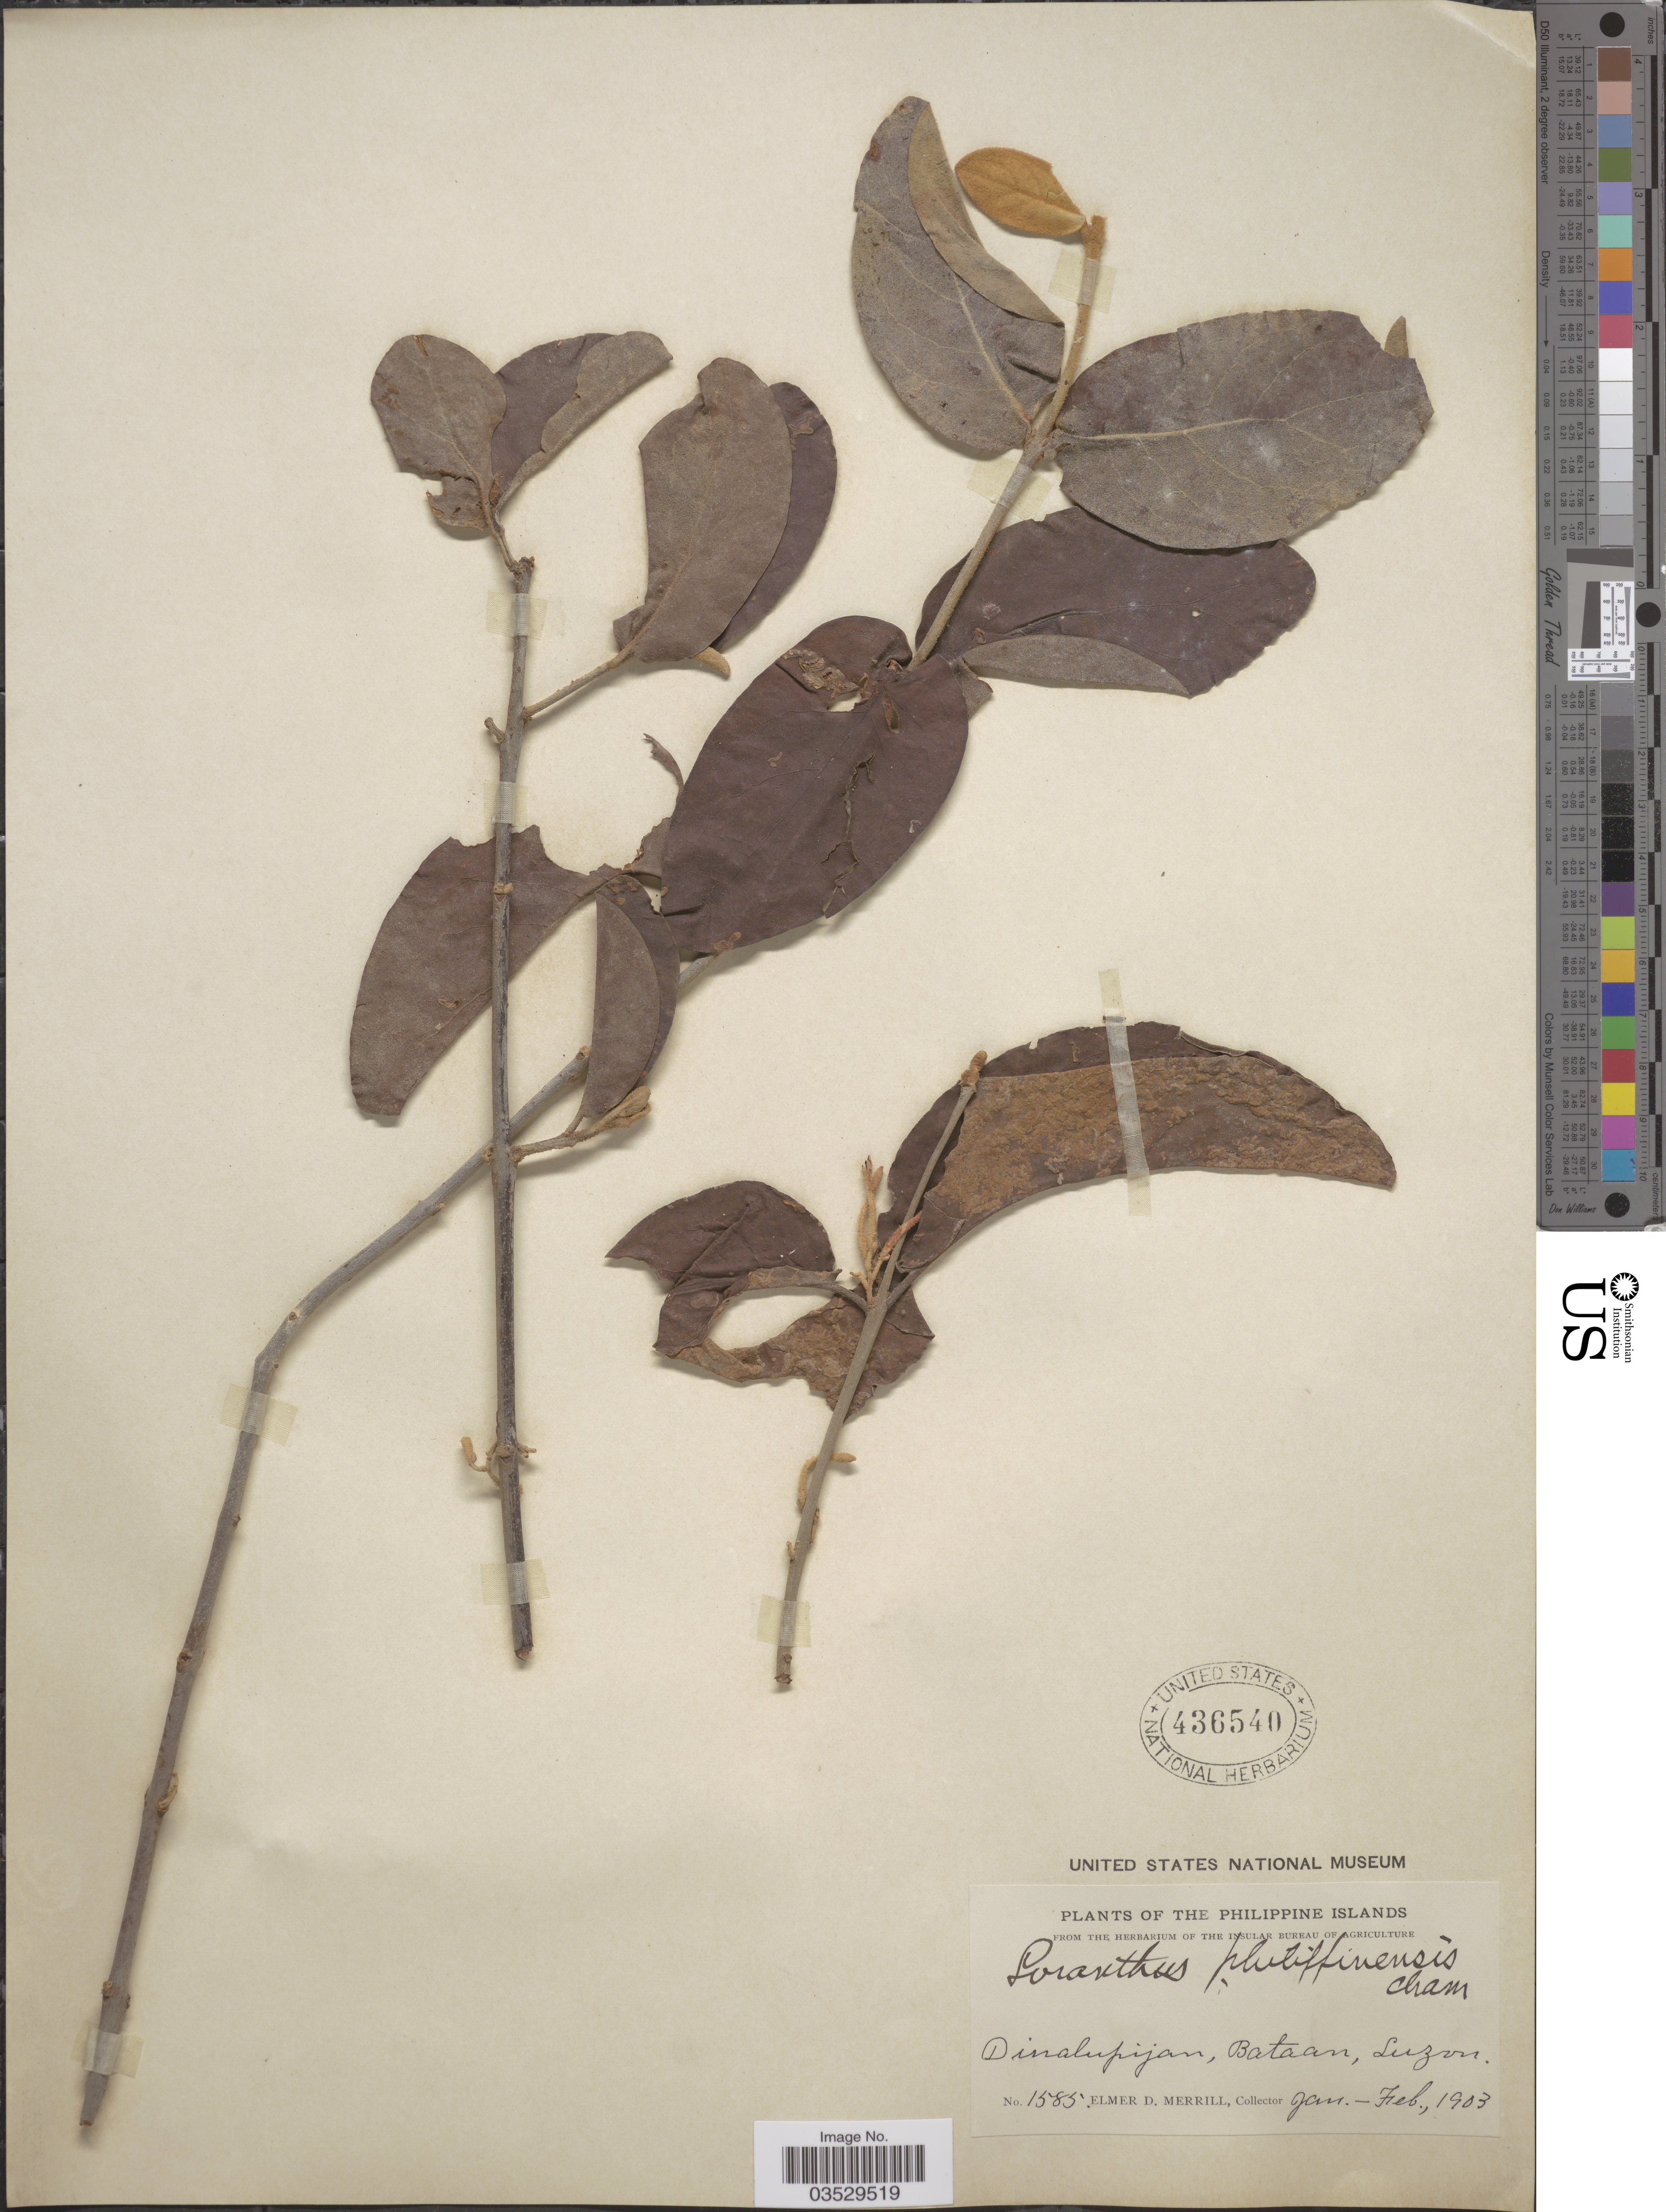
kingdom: Plantae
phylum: Tracheophyta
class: Magnoliopsida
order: Santalales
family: Loranthaceae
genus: Scurrula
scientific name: Scurrula atropurpurea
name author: (Blume) Danser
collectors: E. D. Merrill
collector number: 1585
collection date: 1903-01/1903-02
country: Philippines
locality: Dinalupijan, Bataan, Luzon.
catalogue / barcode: US 436540